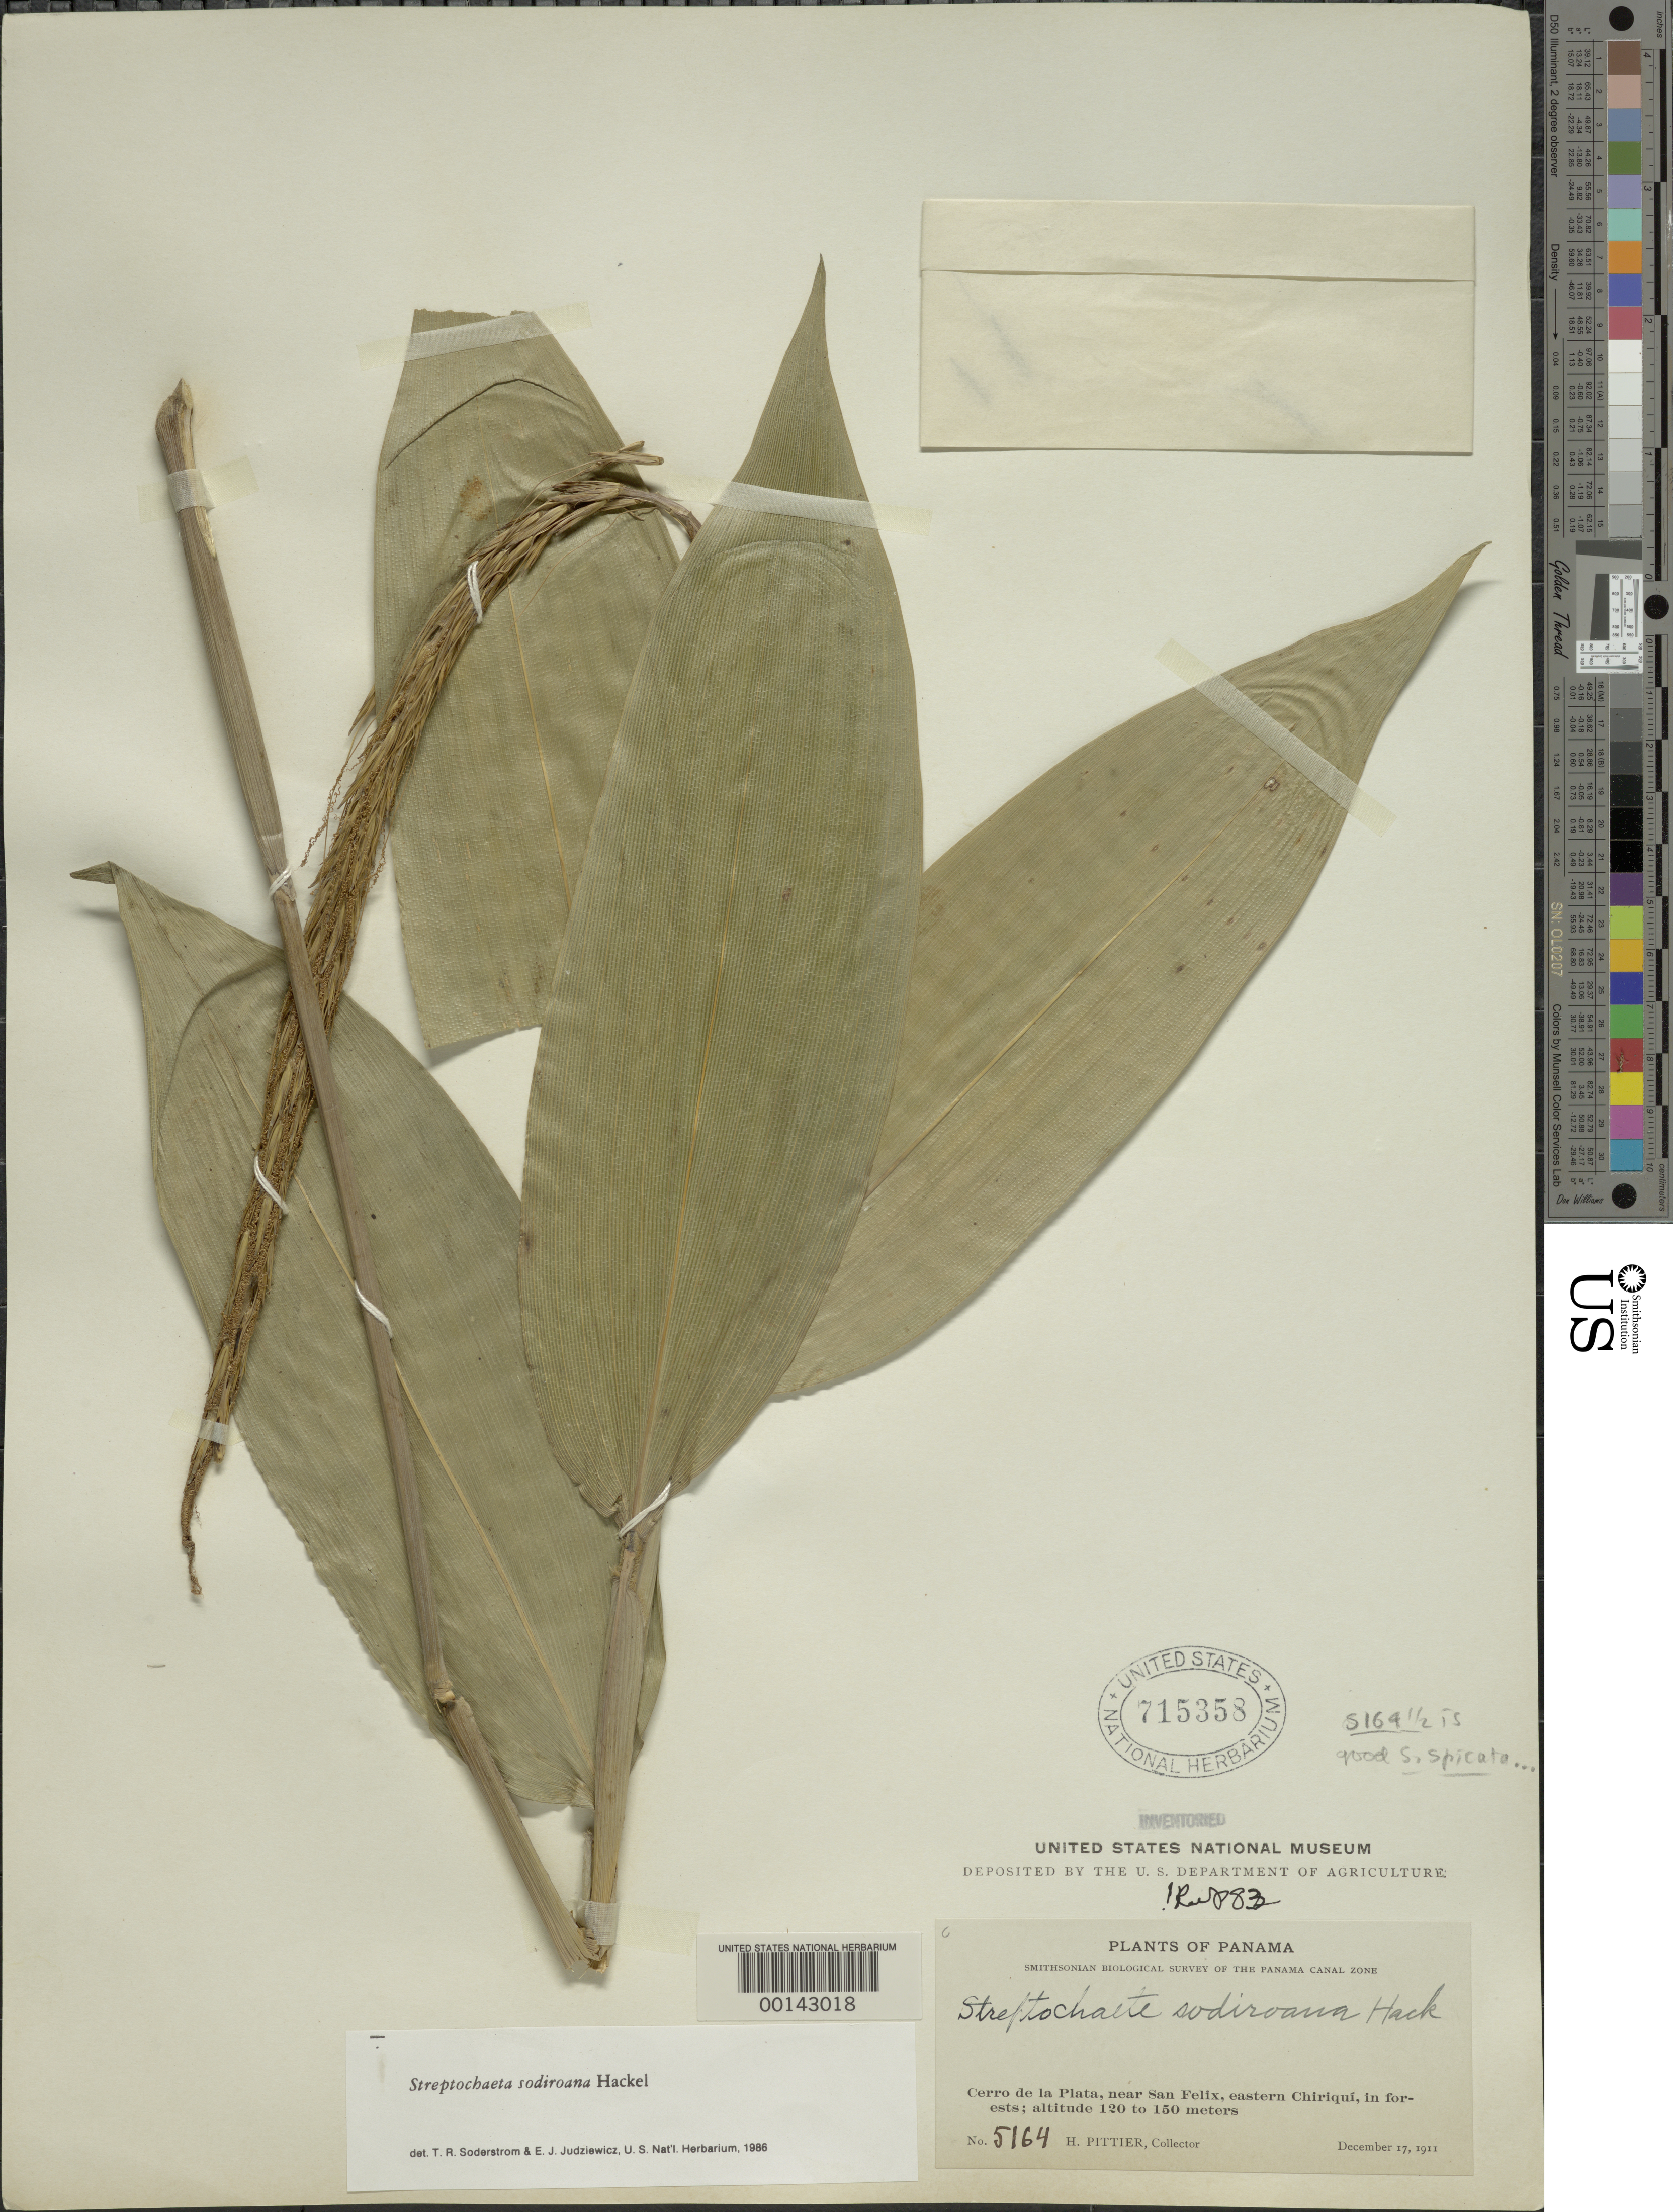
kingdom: Plantae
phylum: Tracheophyta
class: Liliopsida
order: Poales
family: Poaceae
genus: Streptochaeta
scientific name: Streptochaeta sodiroana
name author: Hack.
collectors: H. F. Pittier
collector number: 5164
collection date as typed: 17 Dec 1911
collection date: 1911-12-17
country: Panama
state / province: Chiriquí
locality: San Felix, Cerro de la Plata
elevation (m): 120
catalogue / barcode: US 715358